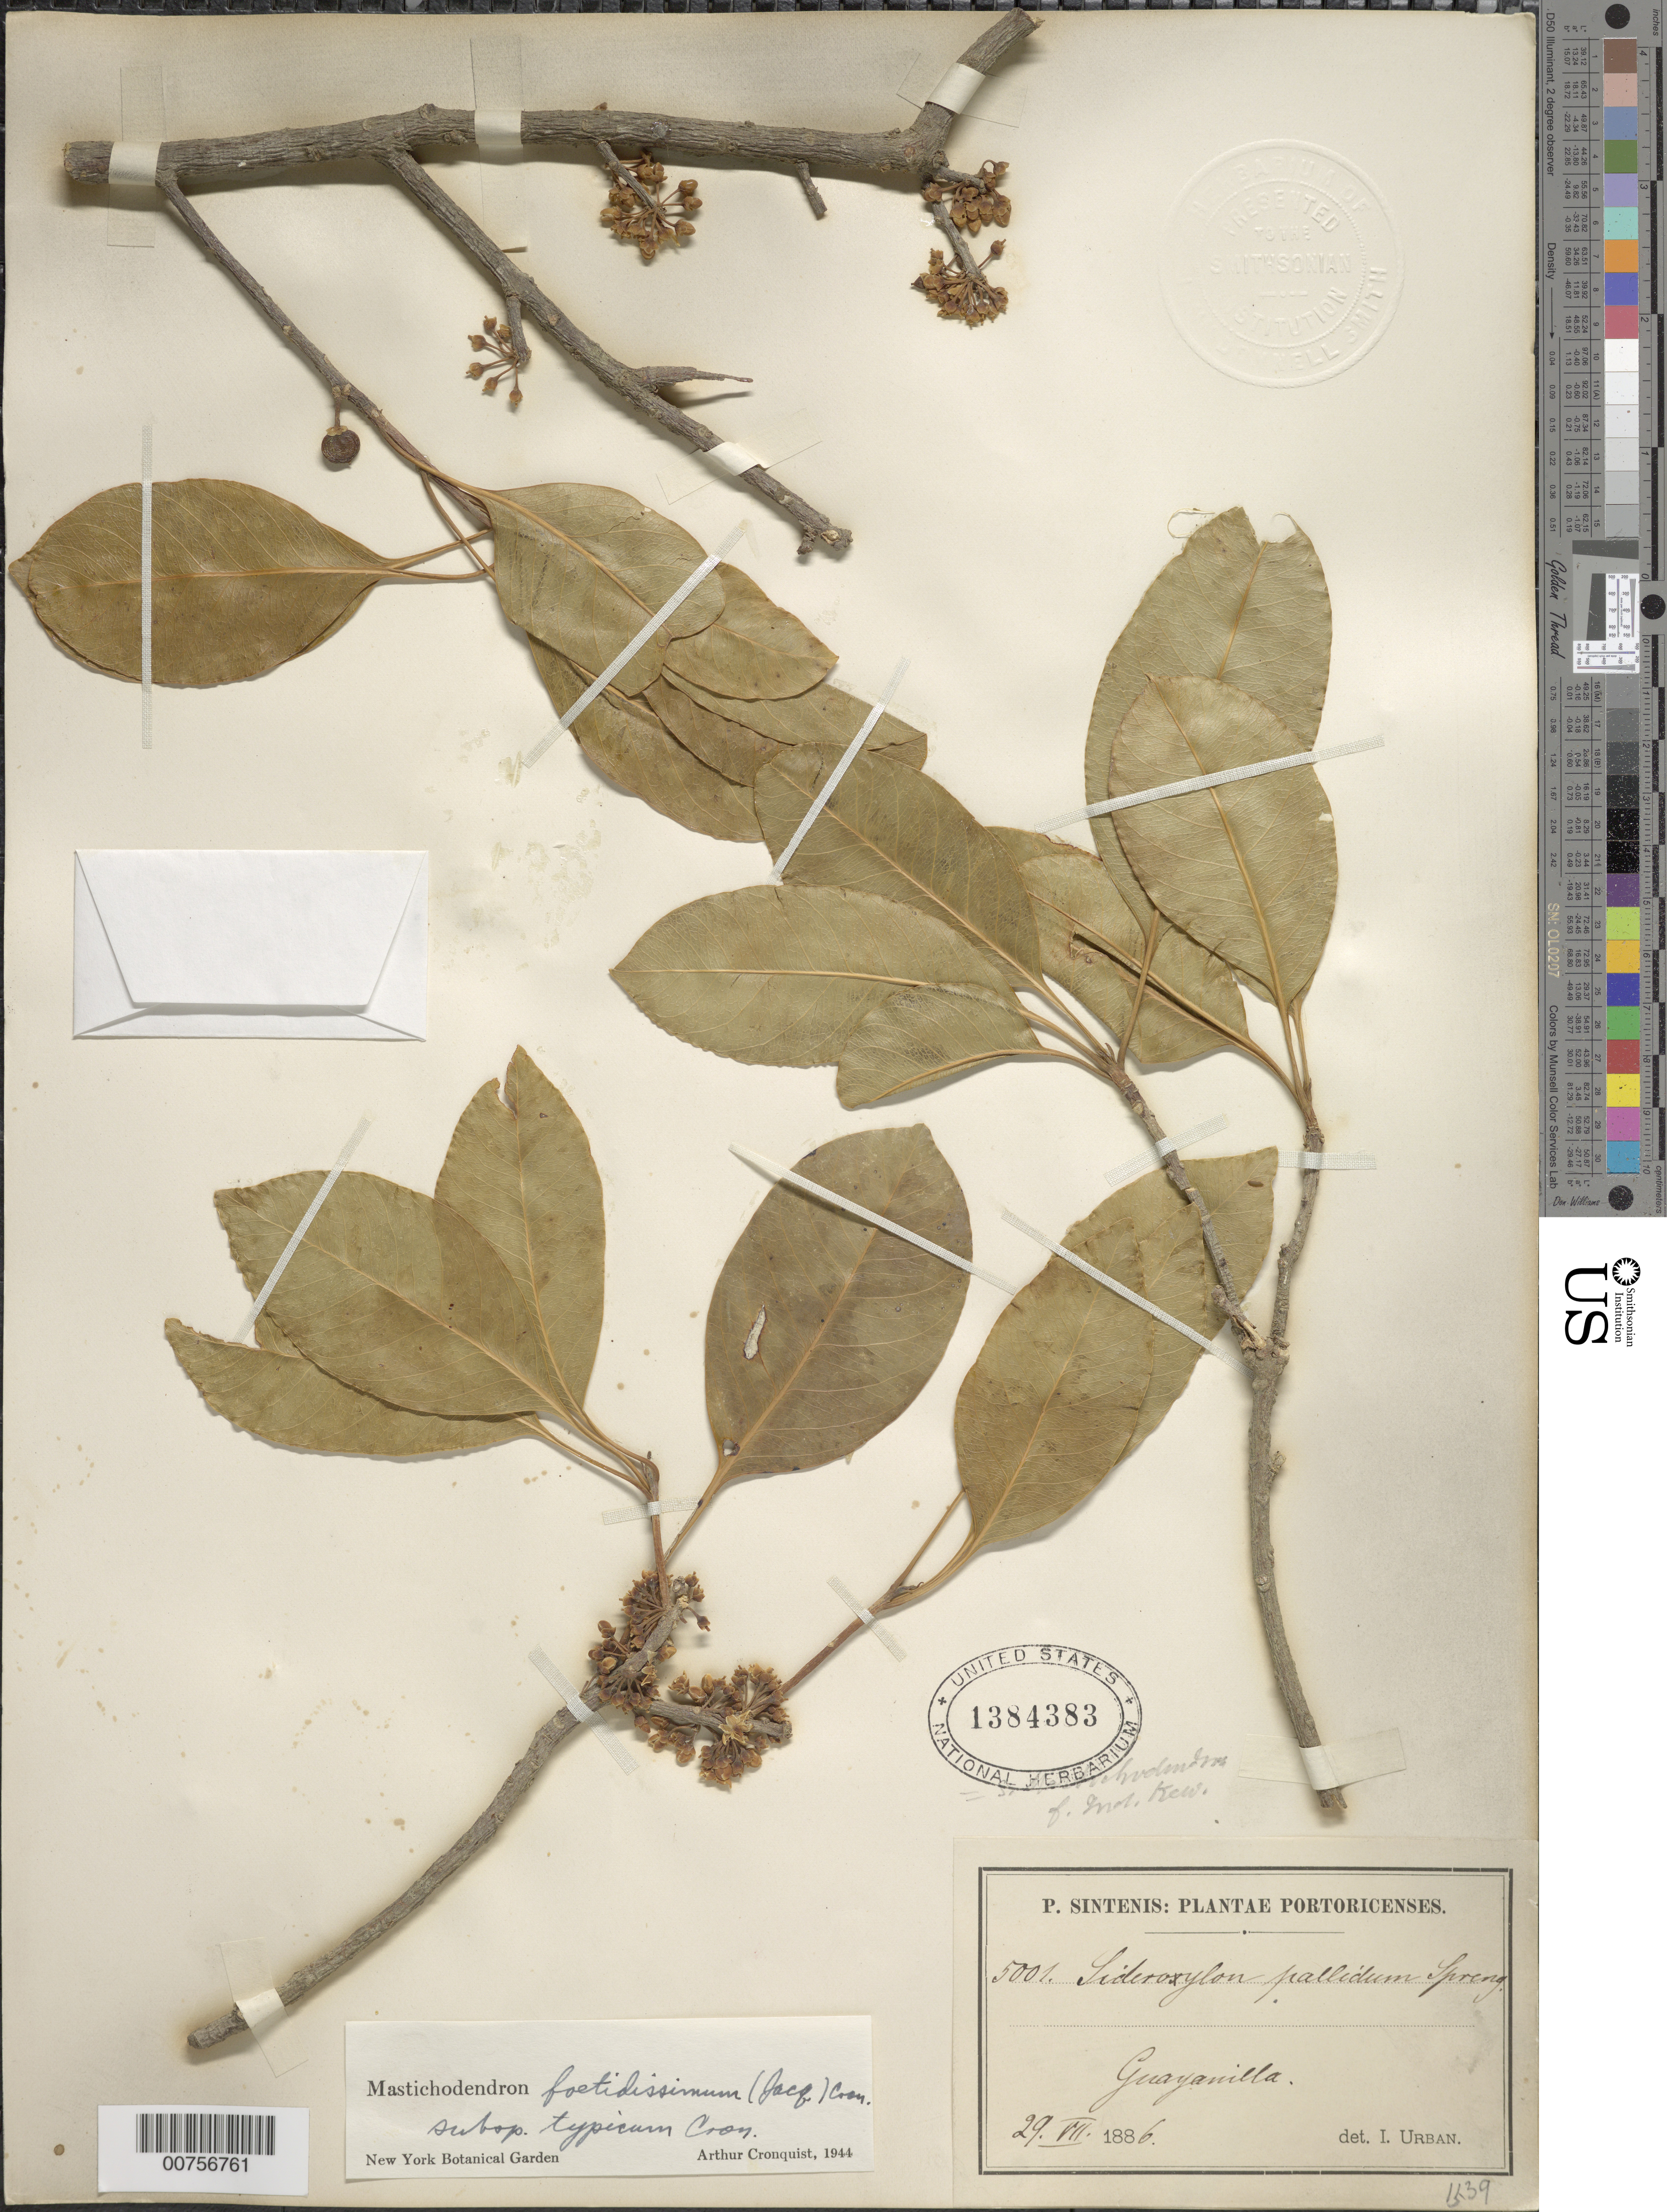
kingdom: Plantae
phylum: Tracheophyta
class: Magnoliopsida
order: Ericales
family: Sapotaceae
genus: Sideroxylon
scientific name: Sideroxylon foetidissimum subsp. foetidissimum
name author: Jacq.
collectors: P. Sintenis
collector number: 5001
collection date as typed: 29 Jul 1886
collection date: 1886-07-29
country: Puerto Rico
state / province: Guayanilla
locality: Guayanilla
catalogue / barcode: US 1384383